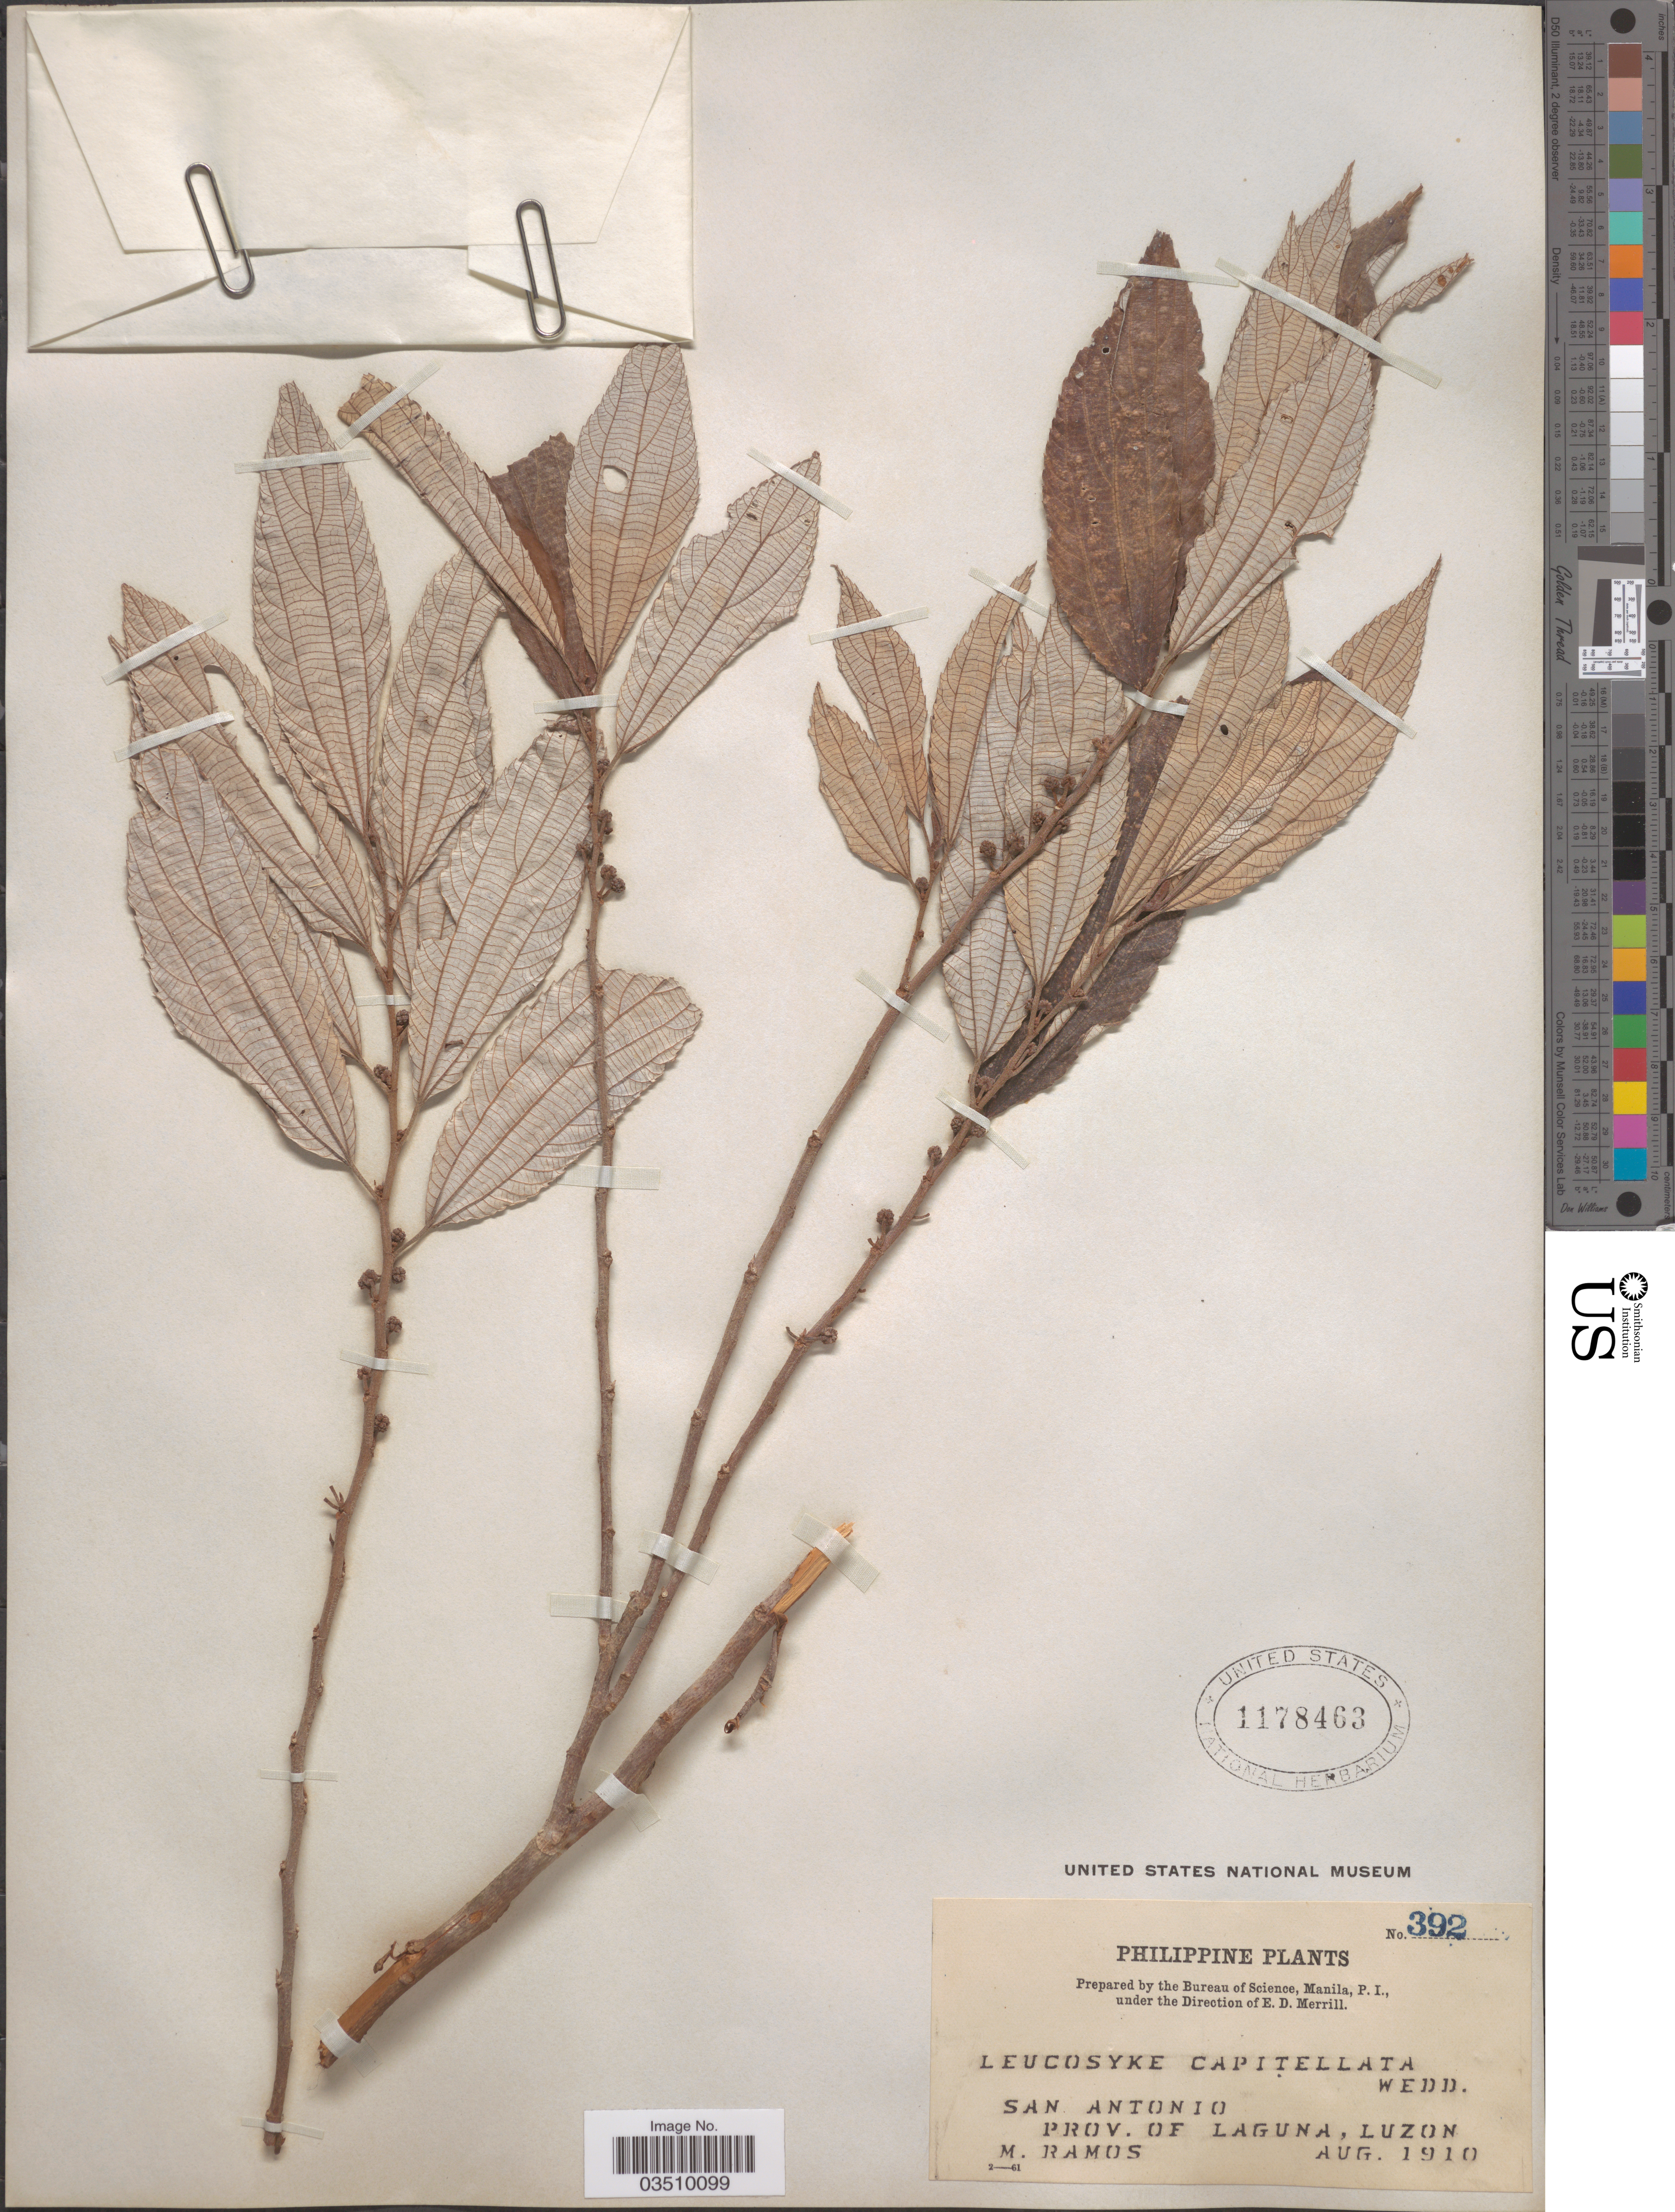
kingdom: Plantae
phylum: Tracheophyta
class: Magnoliopsida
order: Rosales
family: Urticaceae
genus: Leucosyke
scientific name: Leucosyke capitellata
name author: (Poir.) Wedd.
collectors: M. Ramos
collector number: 392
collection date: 1910-08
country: Philippines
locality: San Antonio. Prov. of Laguna, Luzon.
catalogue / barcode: US 1178463